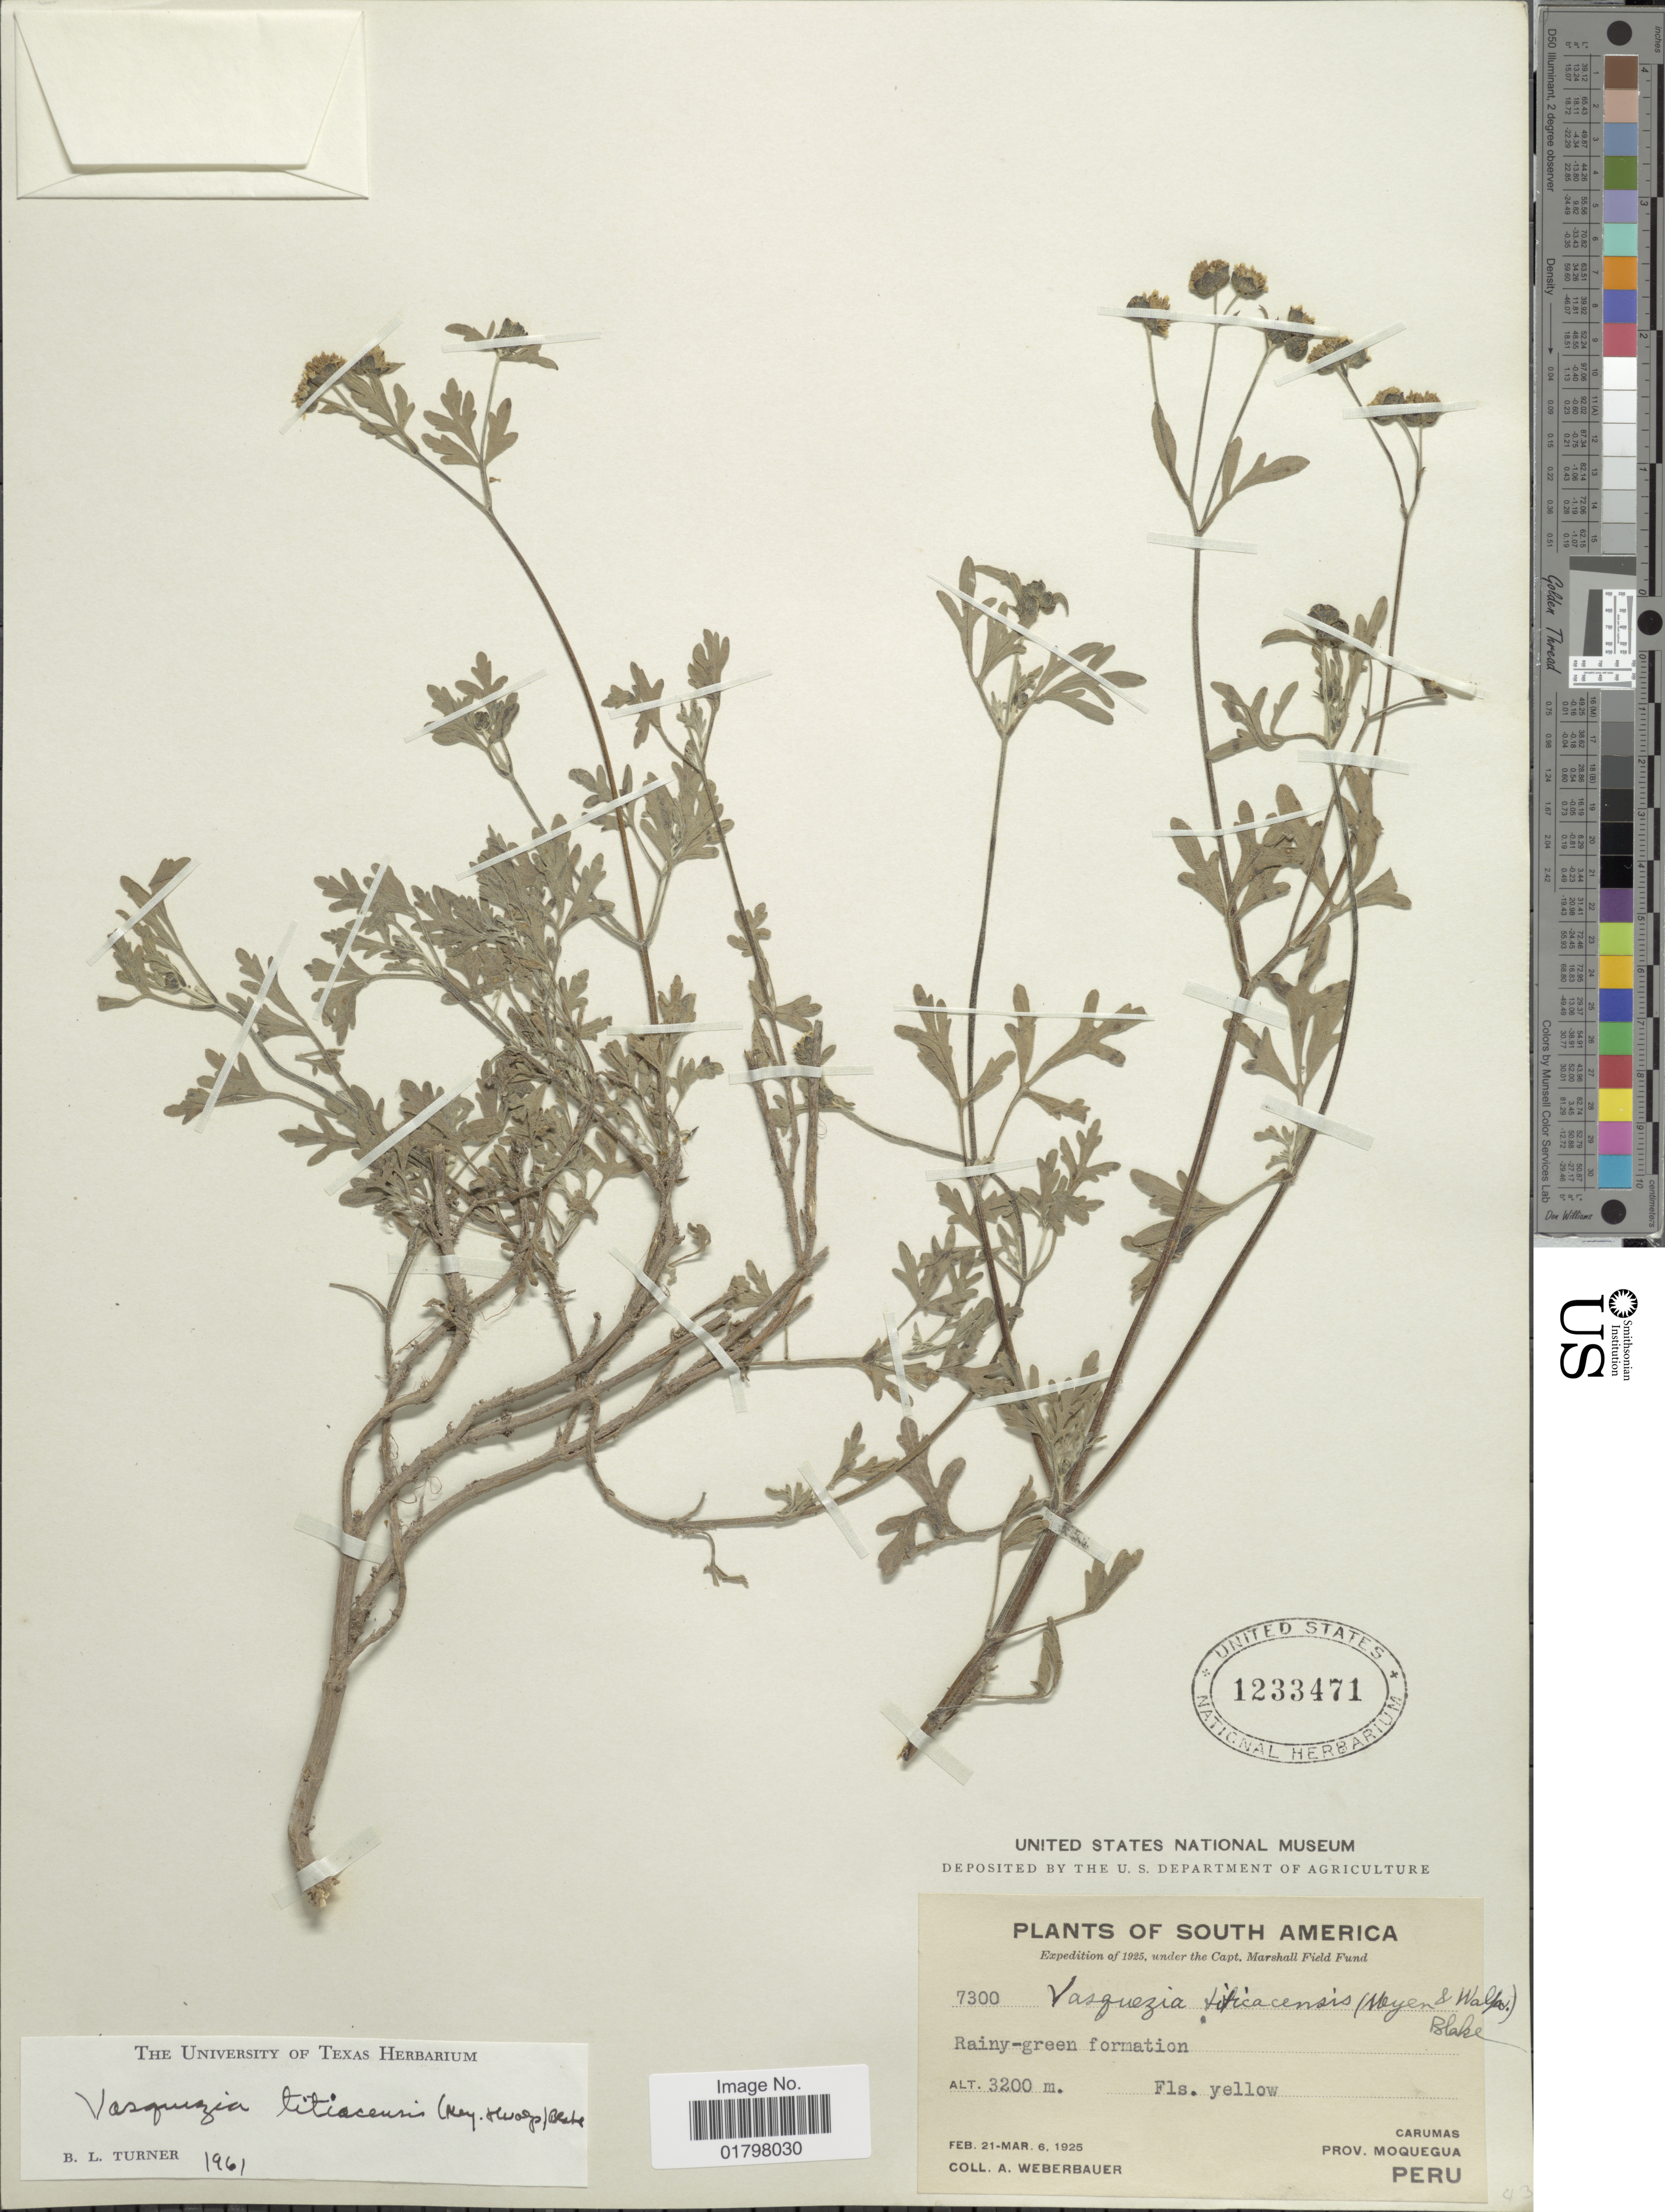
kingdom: Plantae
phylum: Tracheophyta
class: Magnoliopsida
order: Asterales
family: Asteraceae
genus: Vasquesia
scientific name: Vasquesia titicacensis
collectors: A. Weberbauer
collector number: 7300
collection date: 1925-02-21/1925-03-06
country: Peru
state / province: Moquegua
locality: Rainy-green formation. Carumas. Prov. Moquegua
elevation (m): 3200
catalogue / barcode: US 1233471